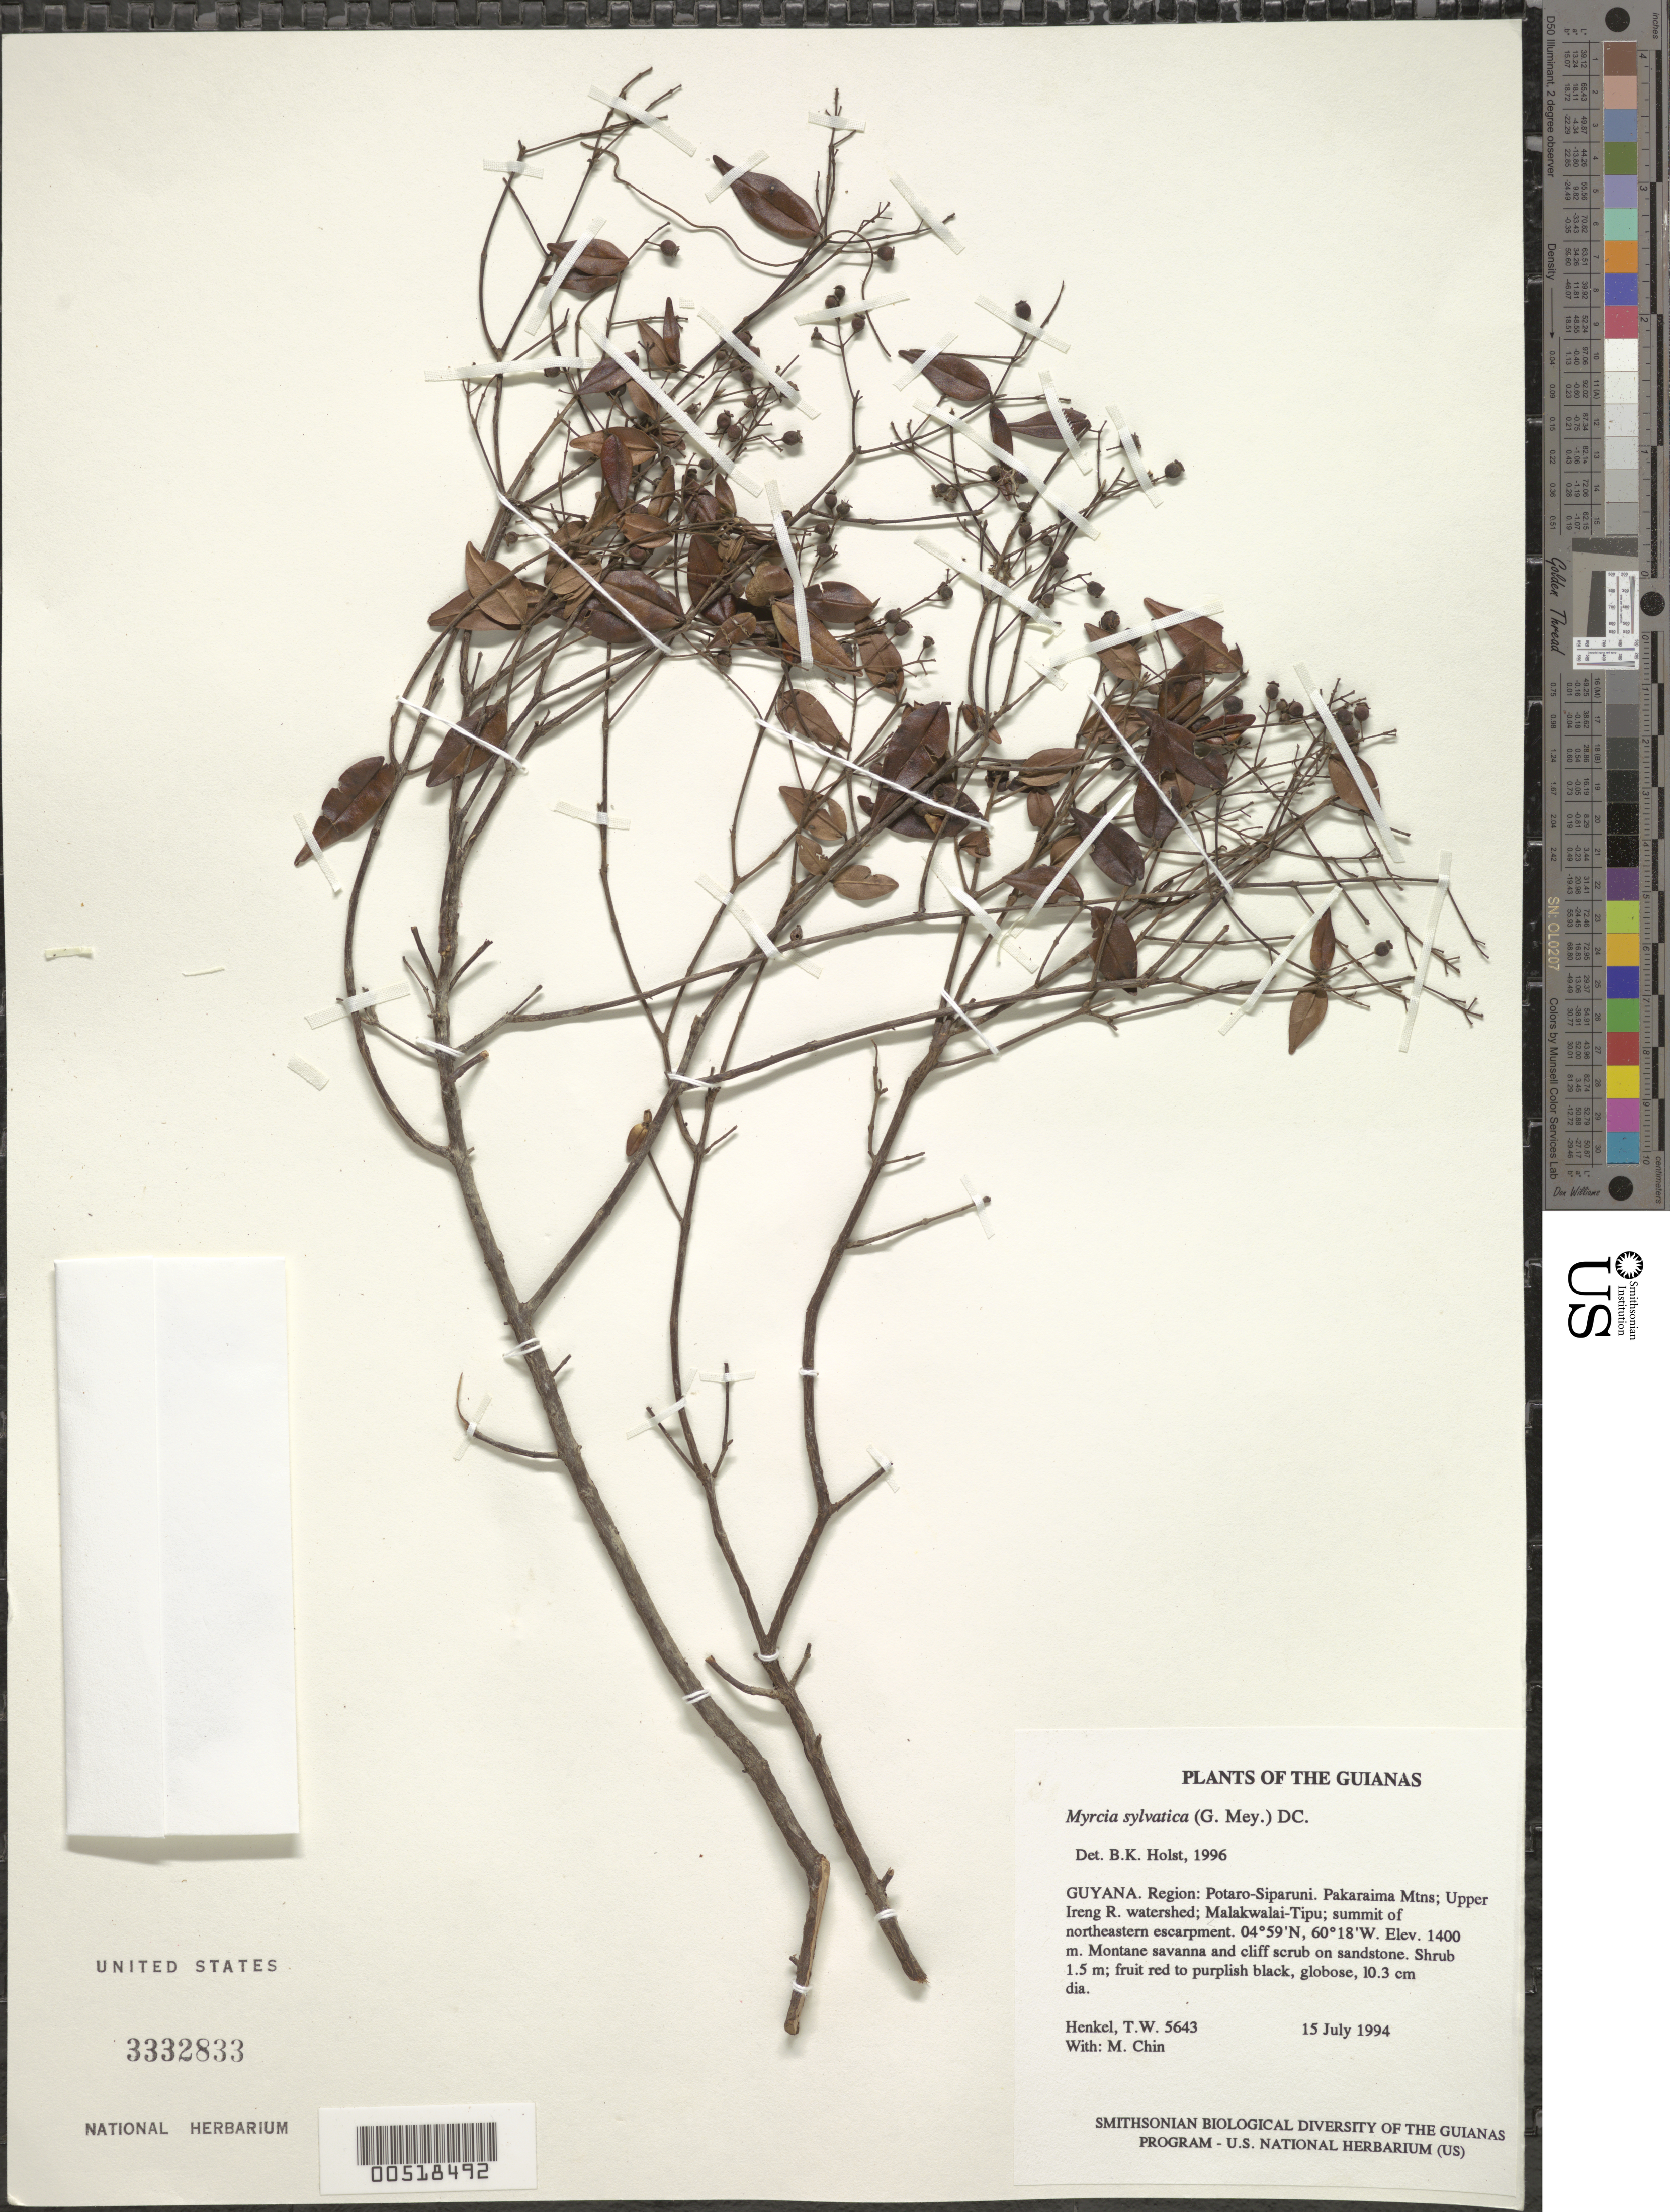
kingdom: Plantae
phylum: Tracheophyta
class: Magnoliopsida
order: Myrtales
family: Myrtaceae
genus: Myrcia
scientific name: Myrcia sylvatica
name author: (G. Mey.) DC.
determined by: Holst, Bruce K.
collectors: T. Henkel & M. Chin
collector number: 5643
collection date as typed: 15 July 1994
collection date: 1994-07-15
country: Guyana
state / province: Potaro-Siparuni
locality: Pakaraima Mtns; Upper Ireng R. watershed; Malakwalai-Tipu; summit of northeastern escarpment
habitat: Montane savanna and cliff scrub on sandstone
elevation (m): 1400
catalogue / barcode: US 3332833